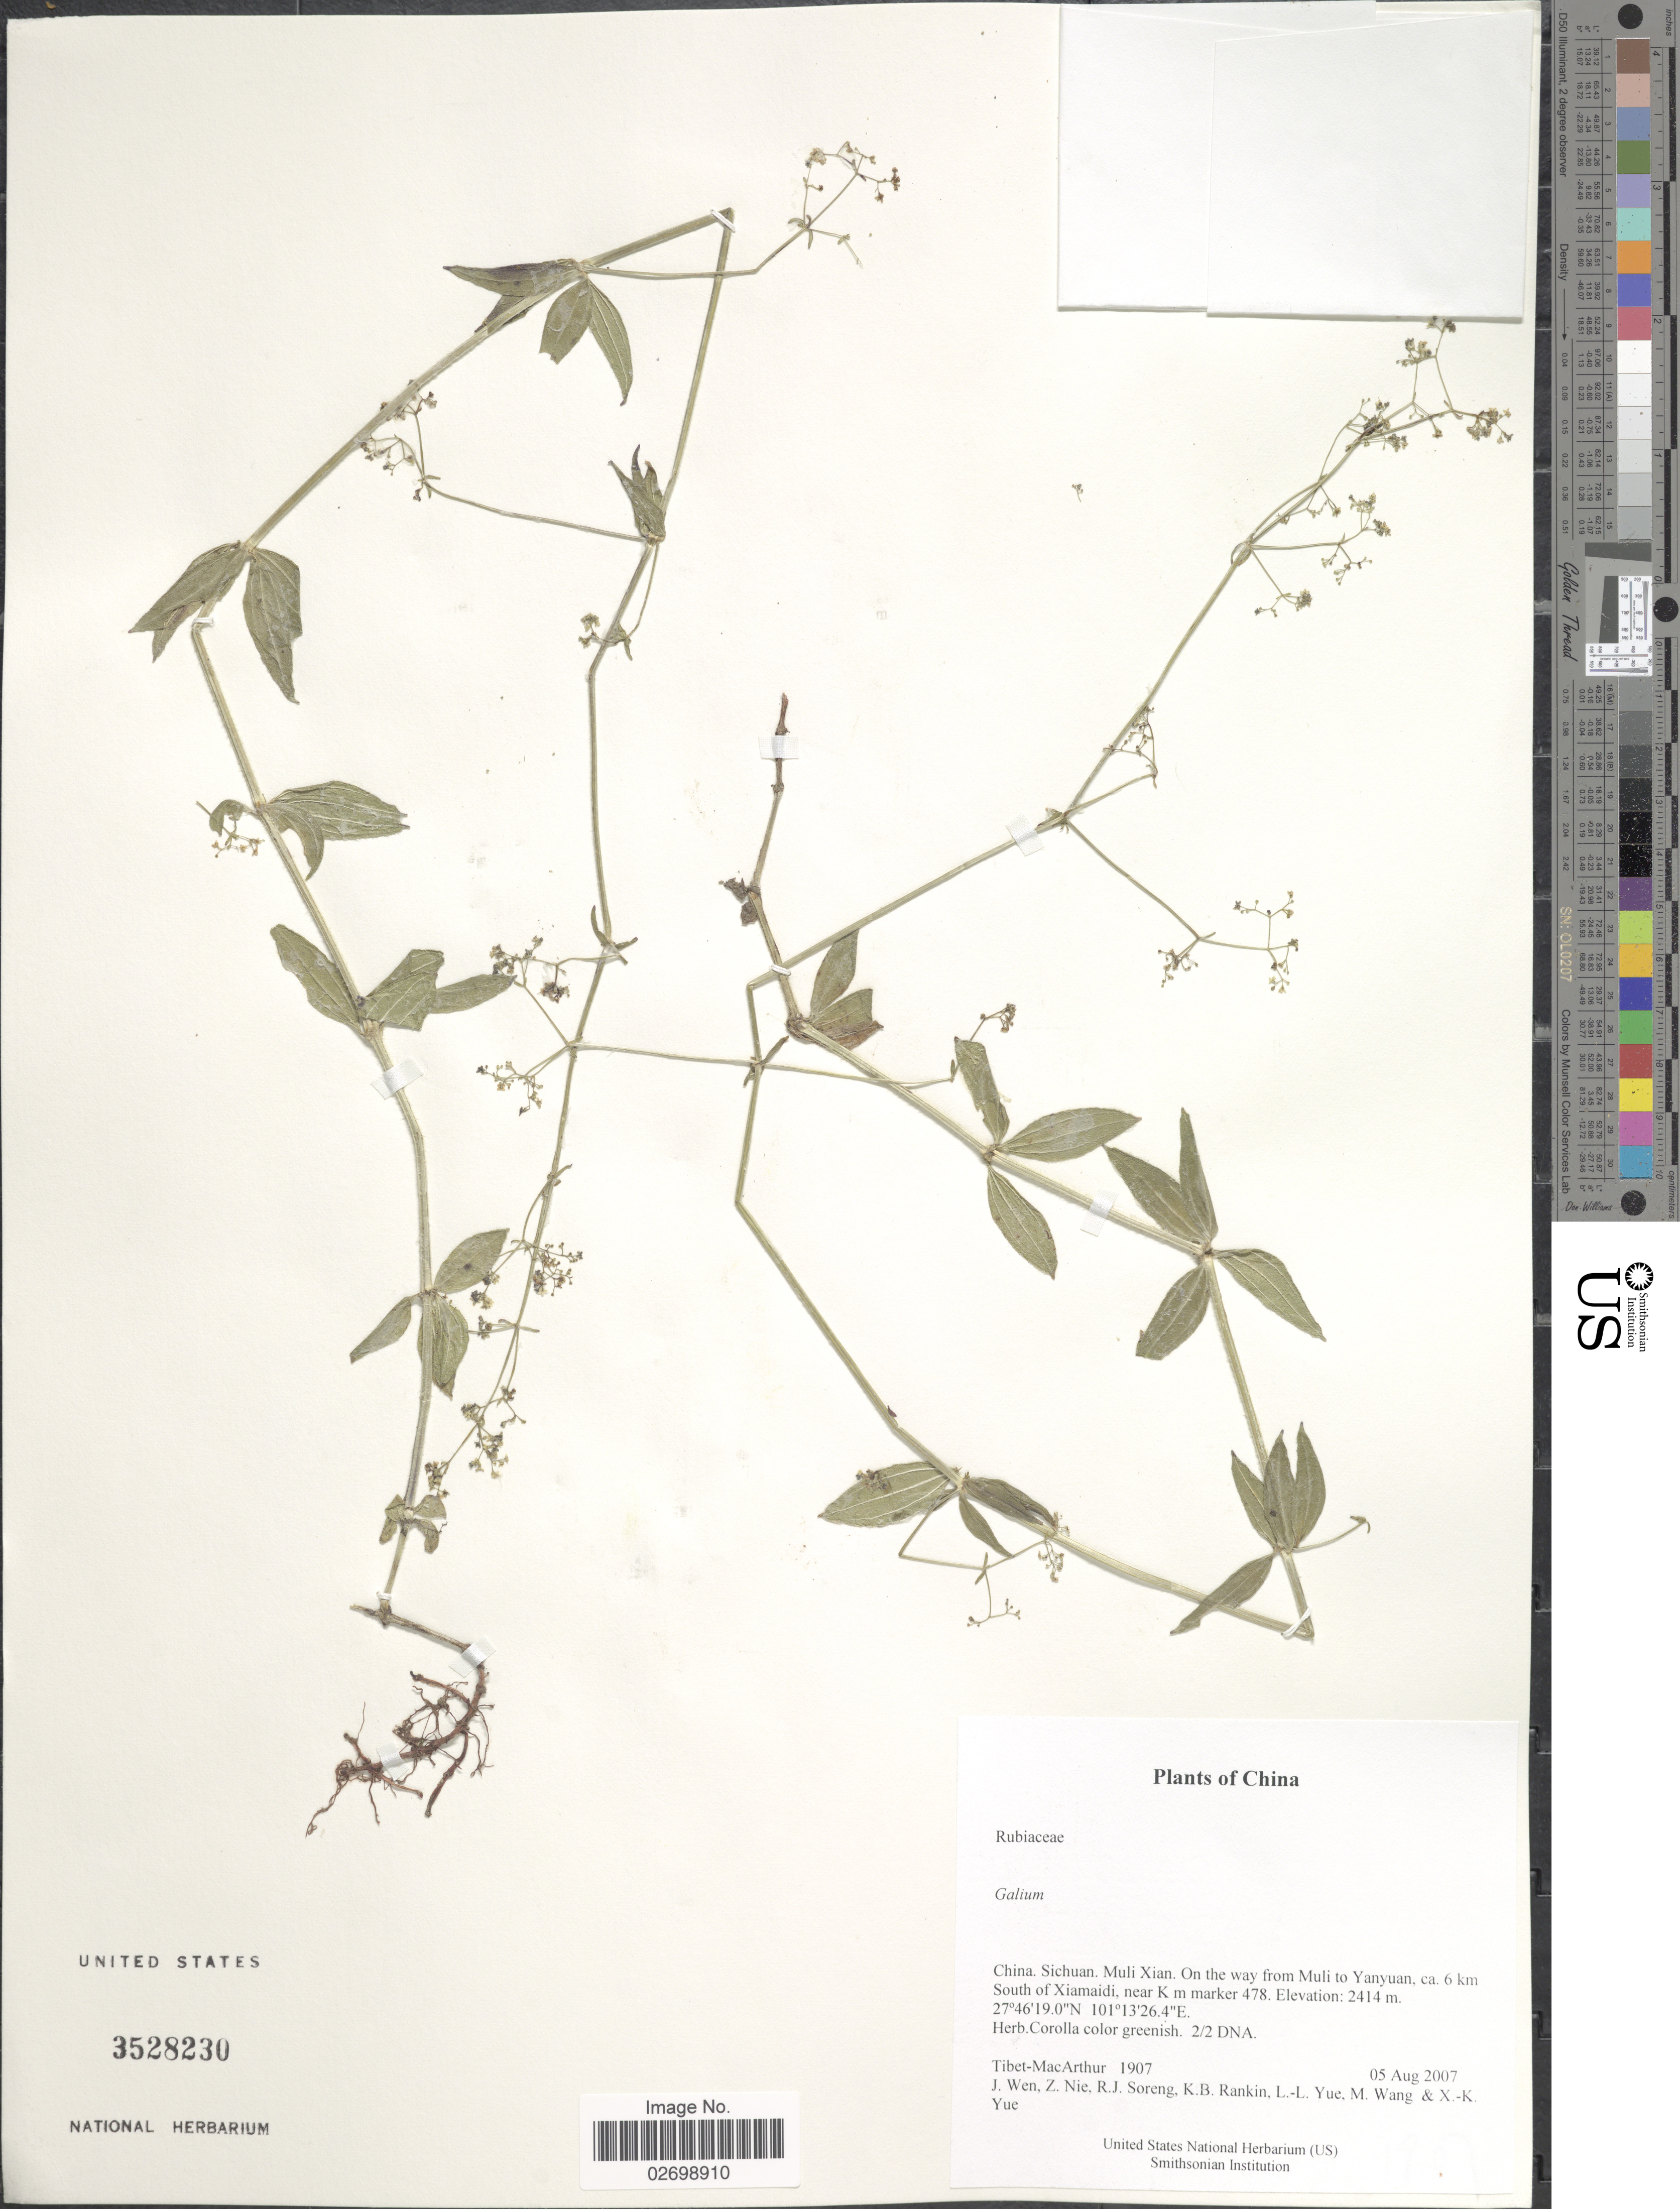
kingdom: Plantae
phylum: Tracheophyta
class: Magnoliopsida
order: Gentianales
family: Rubiaceae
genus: Galium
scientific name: Galium sp.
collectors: Tibet-MacArthur, J. Wen, Z. Nie, R. J. Soreng & et al.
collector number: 1907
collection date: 2007-08-05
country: China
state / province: Sichuan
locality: Muli Xian. On the way from Muli to Yanyuan, ca. 6 km South of Xiamaidi, near Km marker 478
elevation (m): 2414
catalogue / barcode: US 3528230